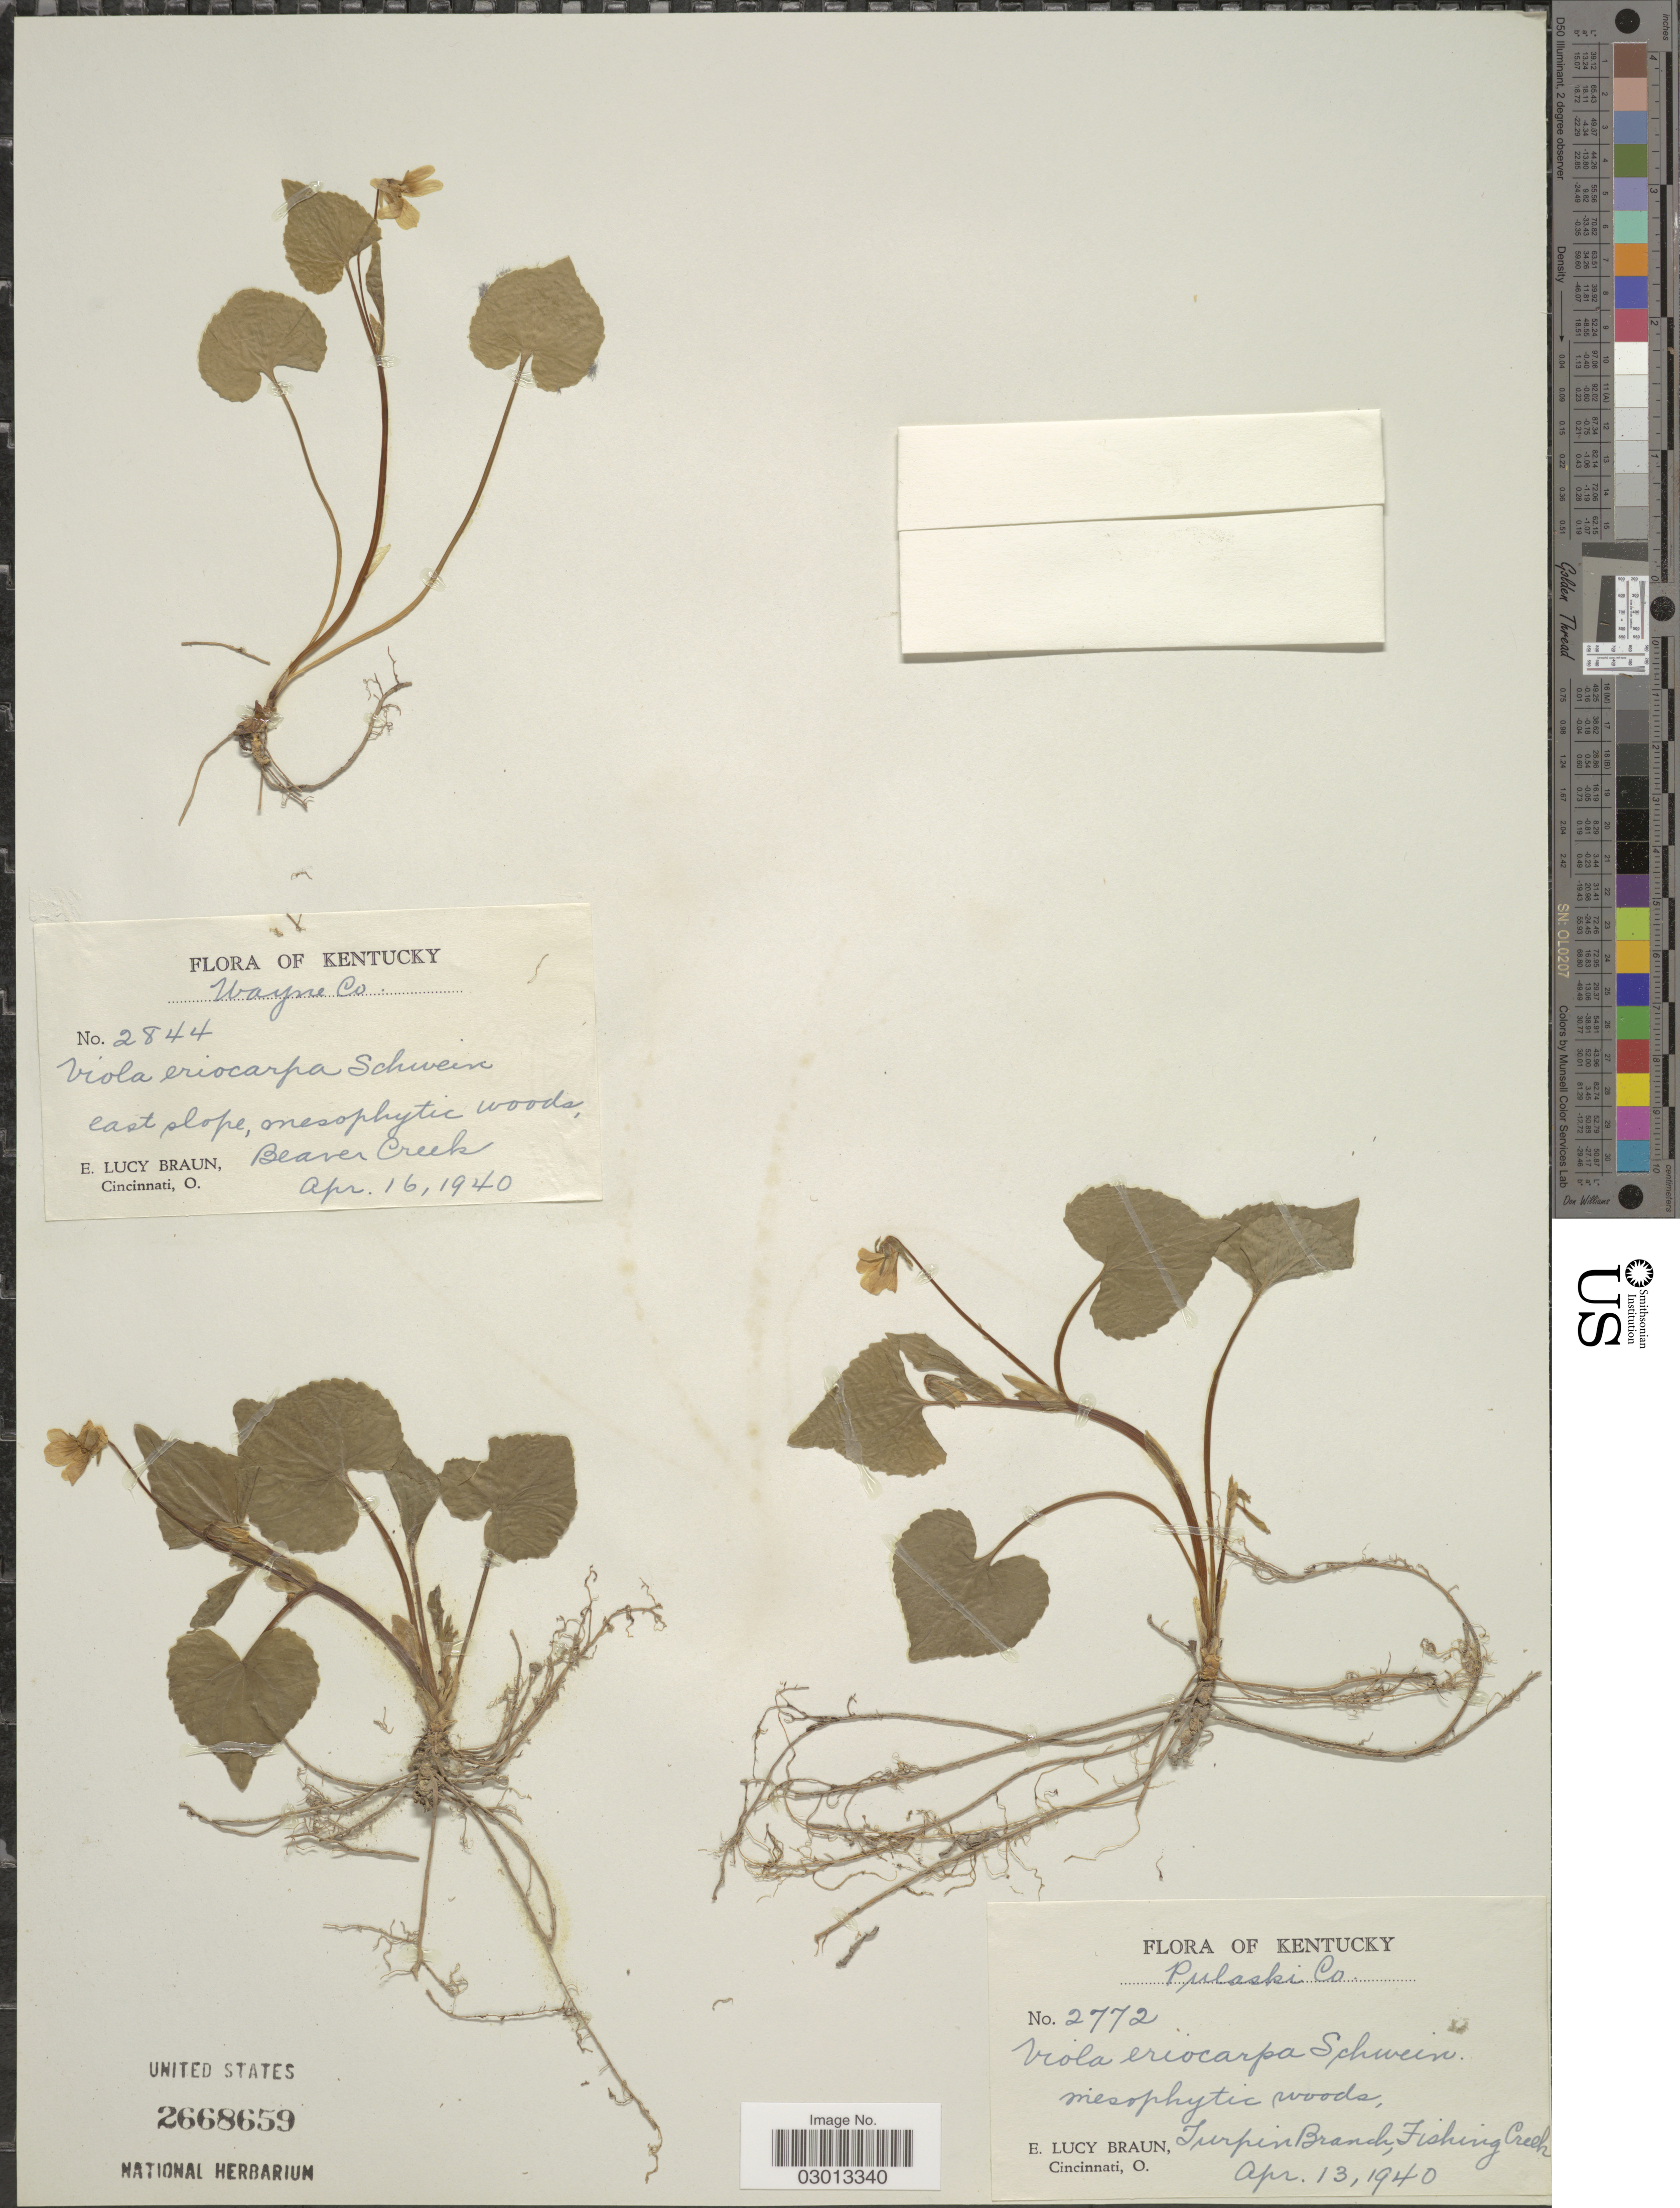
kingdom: Plantae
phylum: Tracheophyta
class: Magnoliopsida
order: Malpighiales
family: Violaceae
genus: Viola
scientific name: Viola pensylvanica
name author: Michx.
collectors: E. L. Braun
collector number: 2772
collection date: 1940-04-13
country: United States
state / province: Kentucky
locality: Pulaski Co. Turpin Branch, Fishing Creek.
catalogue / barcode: US 2668659